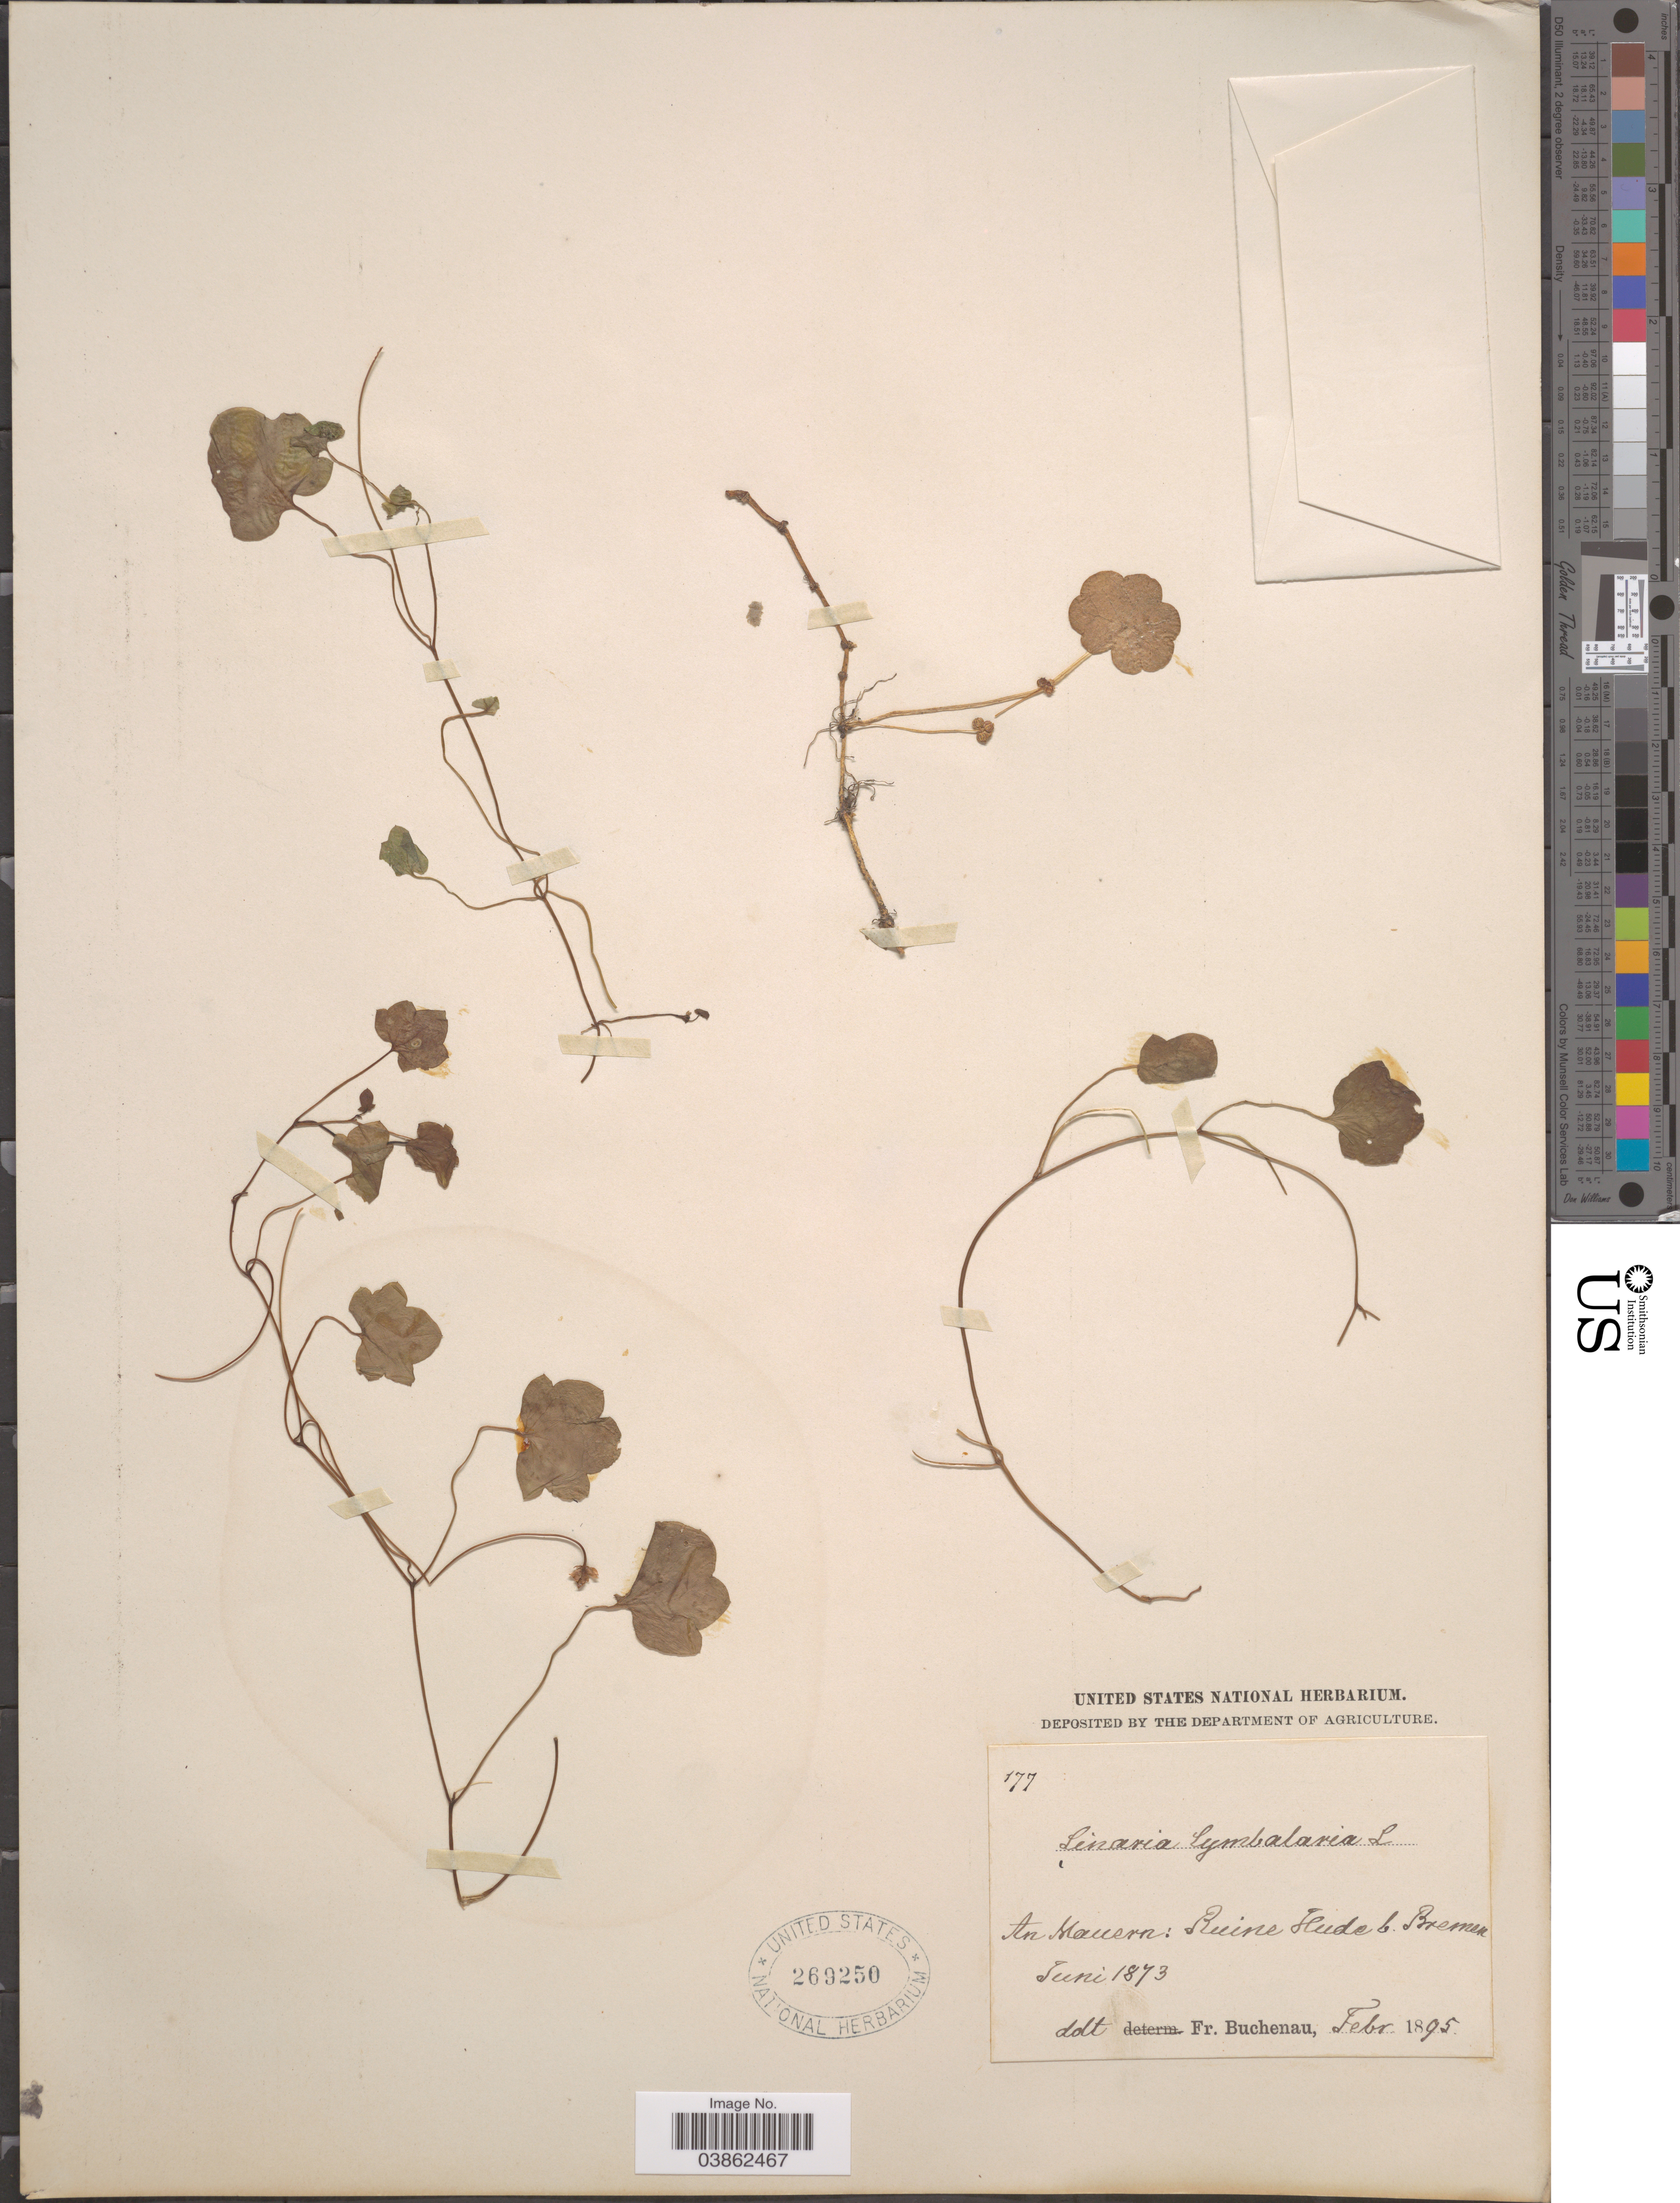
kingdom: Plantae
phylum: Tracheophyta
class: Magnoliopsida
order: Lamiales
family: Plantaginaceae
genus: Cymbalaria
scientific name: Cymbalaria sp.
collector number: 177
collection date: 1873-06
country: Germany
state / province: Bremen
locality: An Mauern: Ruins Hude C. Bremen.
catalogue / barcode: US 269250